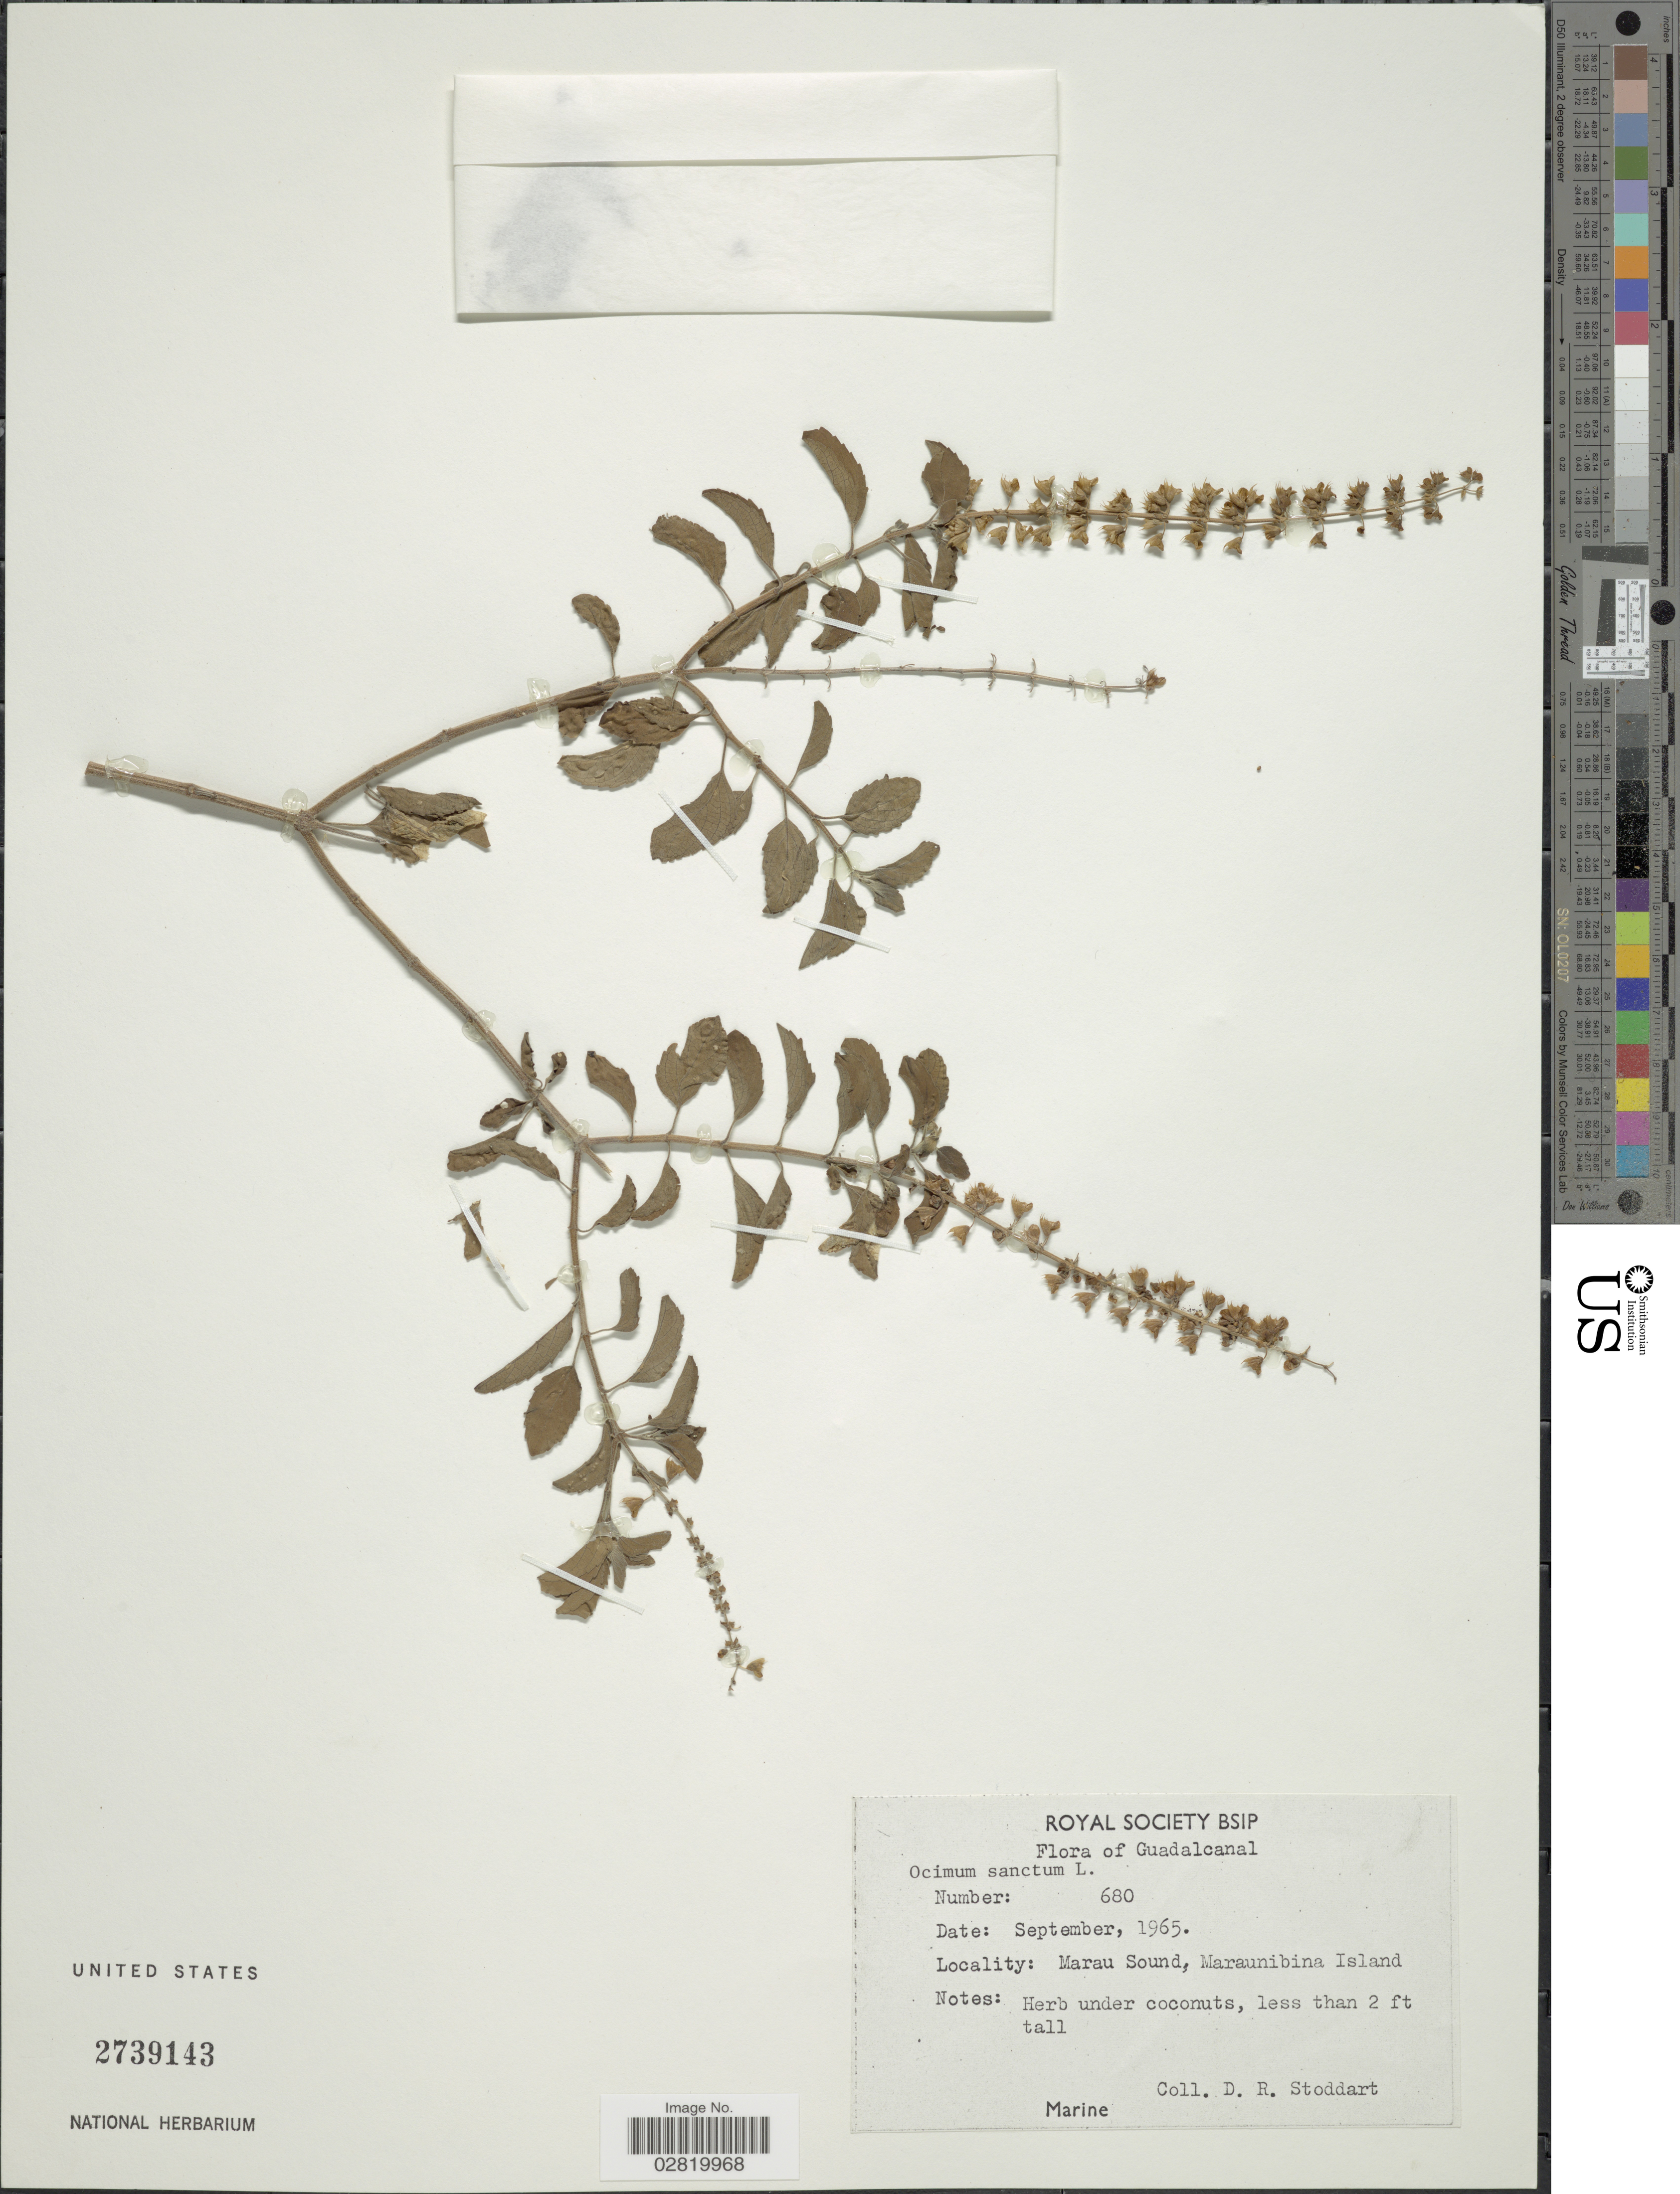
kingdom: Plantae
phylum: Tracheophyta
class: Magnoliopsida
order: Lamiales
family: Lamiaceae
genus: Ocimum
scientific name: Ocimum tenuiflorum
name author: L.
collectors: D. R. Stoddart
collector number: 680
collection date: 1965-09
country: Solomon Islands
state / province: Solomon Islands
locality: Guadalcanal, Marau Sound, Maraunibina Island.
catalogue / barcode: US 2739143